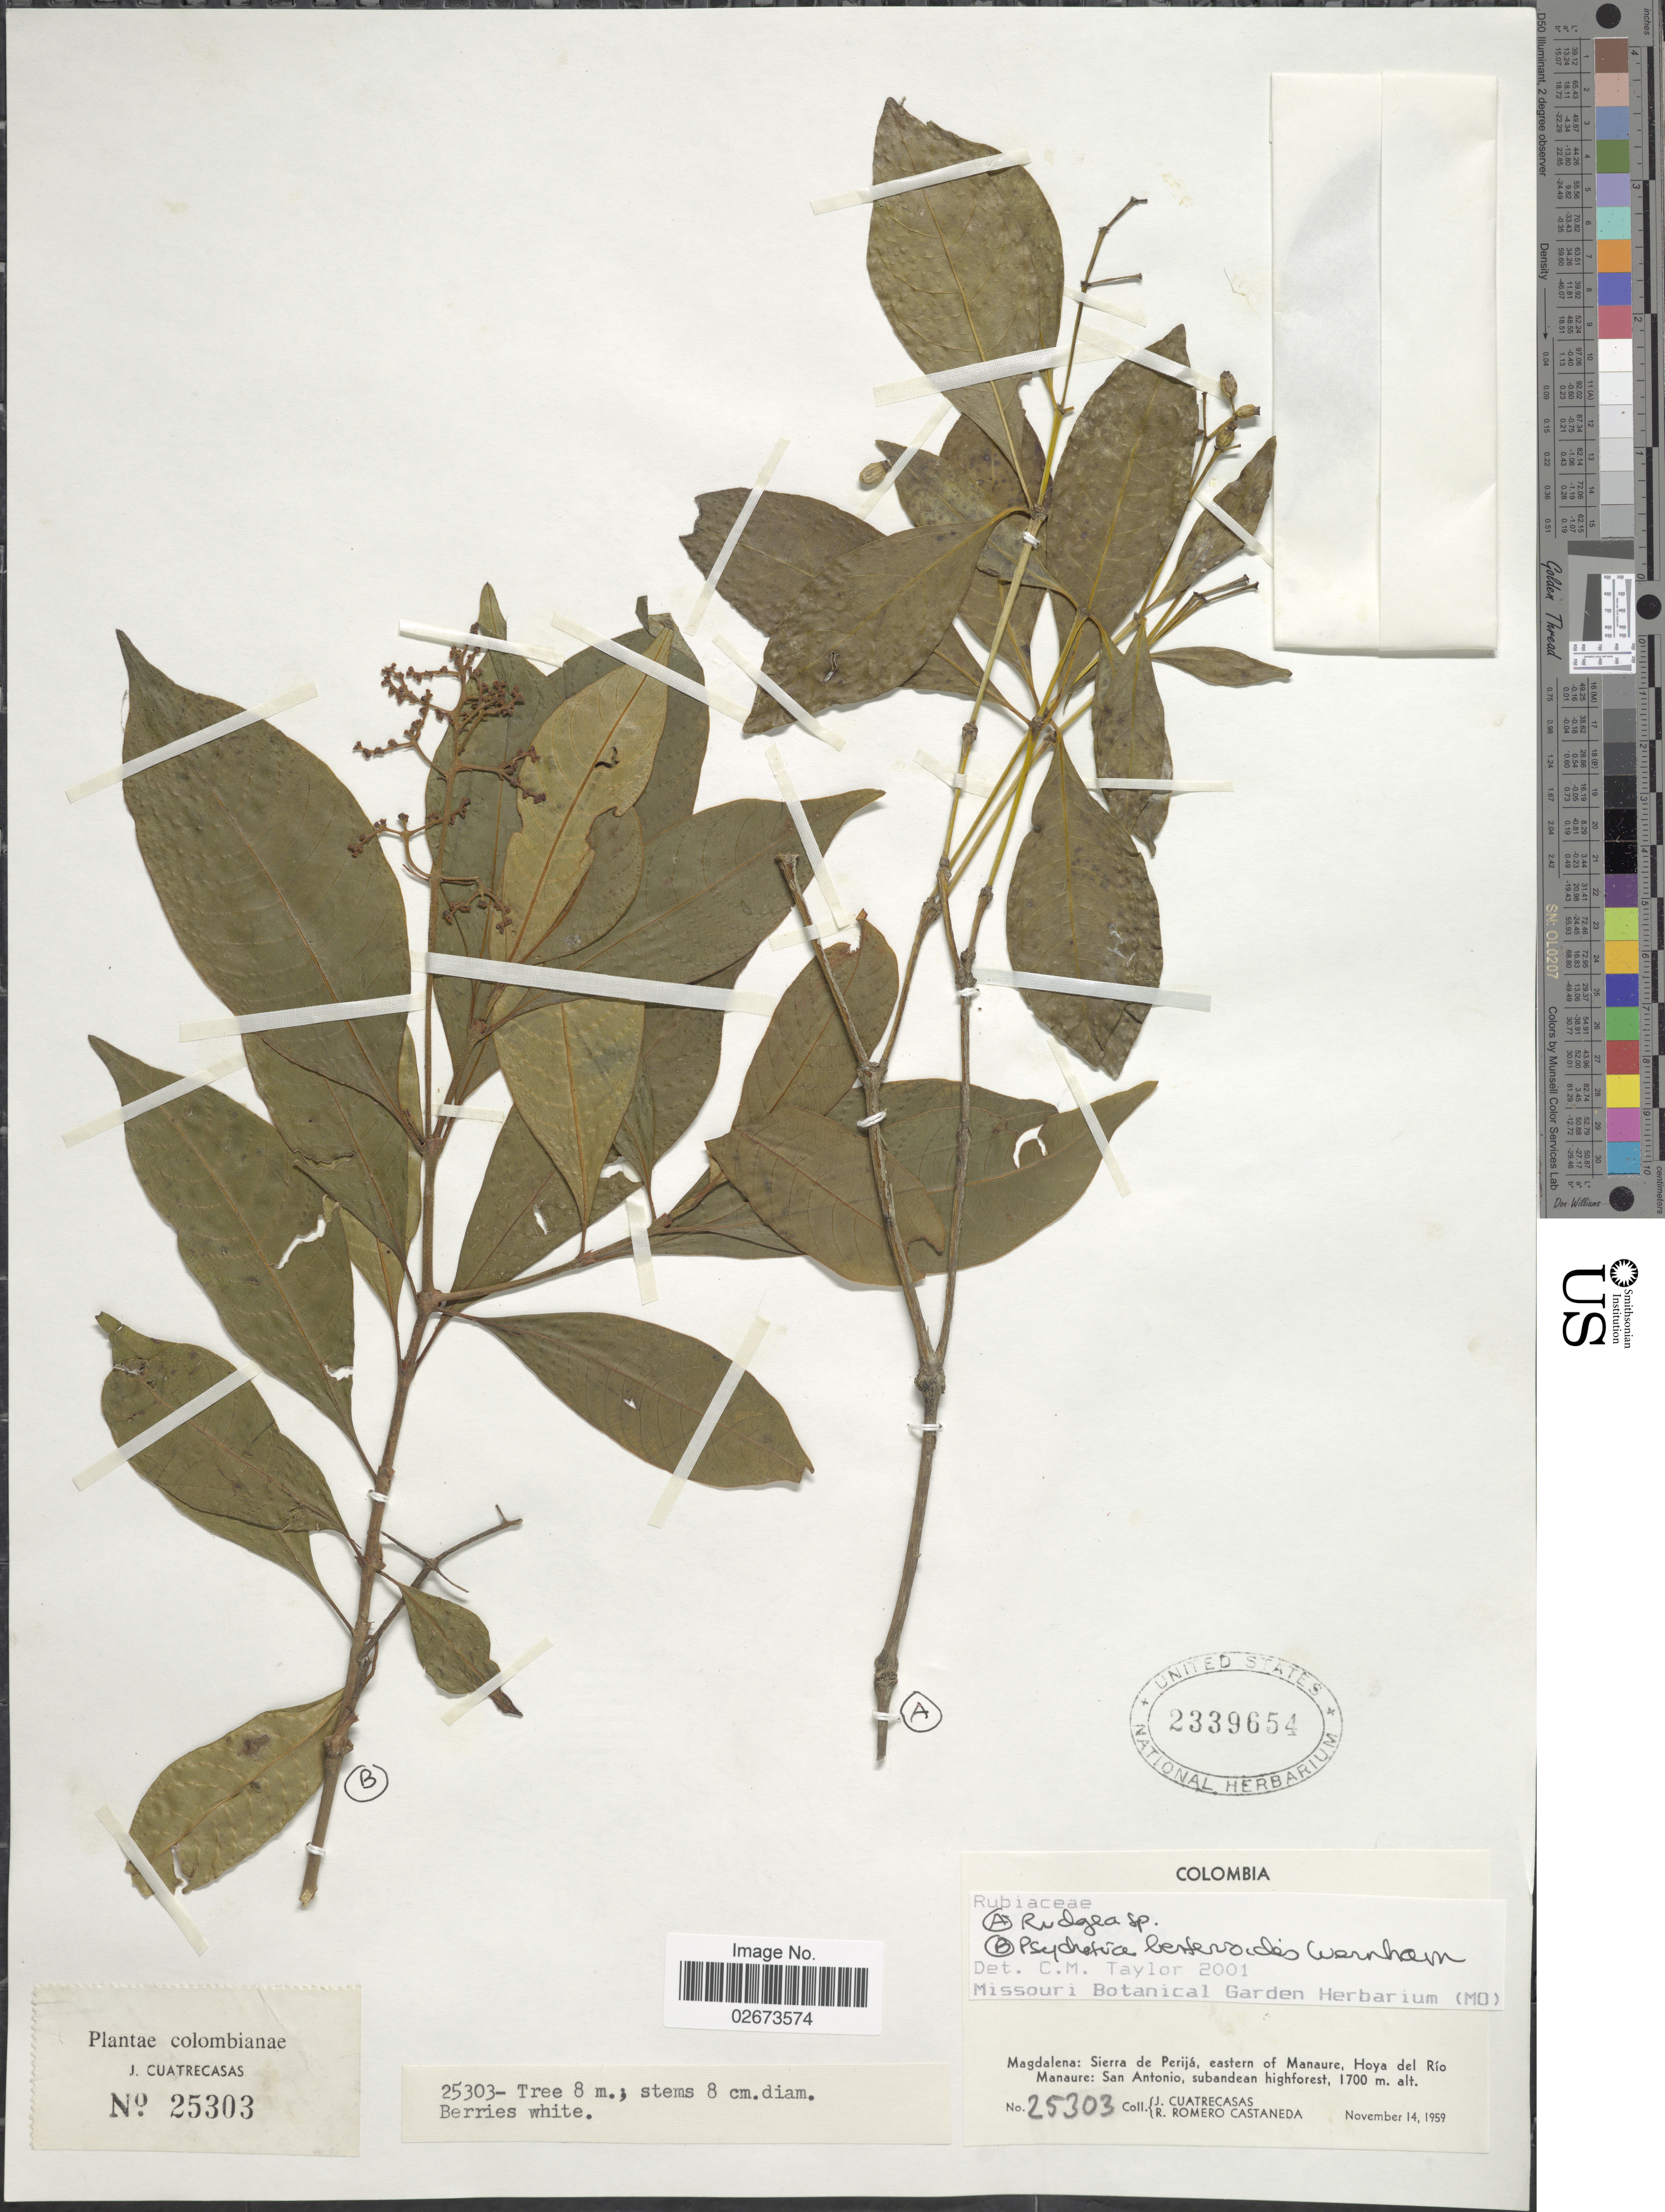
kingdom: Plantae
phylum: Tracheophyta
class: Magnoliopsida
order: Gentianales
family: Rubiaceae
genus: Rudgea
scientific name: Rudgea sp.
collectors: J. Cuatrecasas & R. Romero Castañeda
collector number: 25303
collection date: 1959-11-14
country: Colombia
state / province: Magdalena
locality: Magdalena: Sierra de Perija, eastern of Manaure, Hoya del Rio Manaure: San Antonio, subandean highforest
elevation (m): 1700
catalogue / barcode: US 2339654